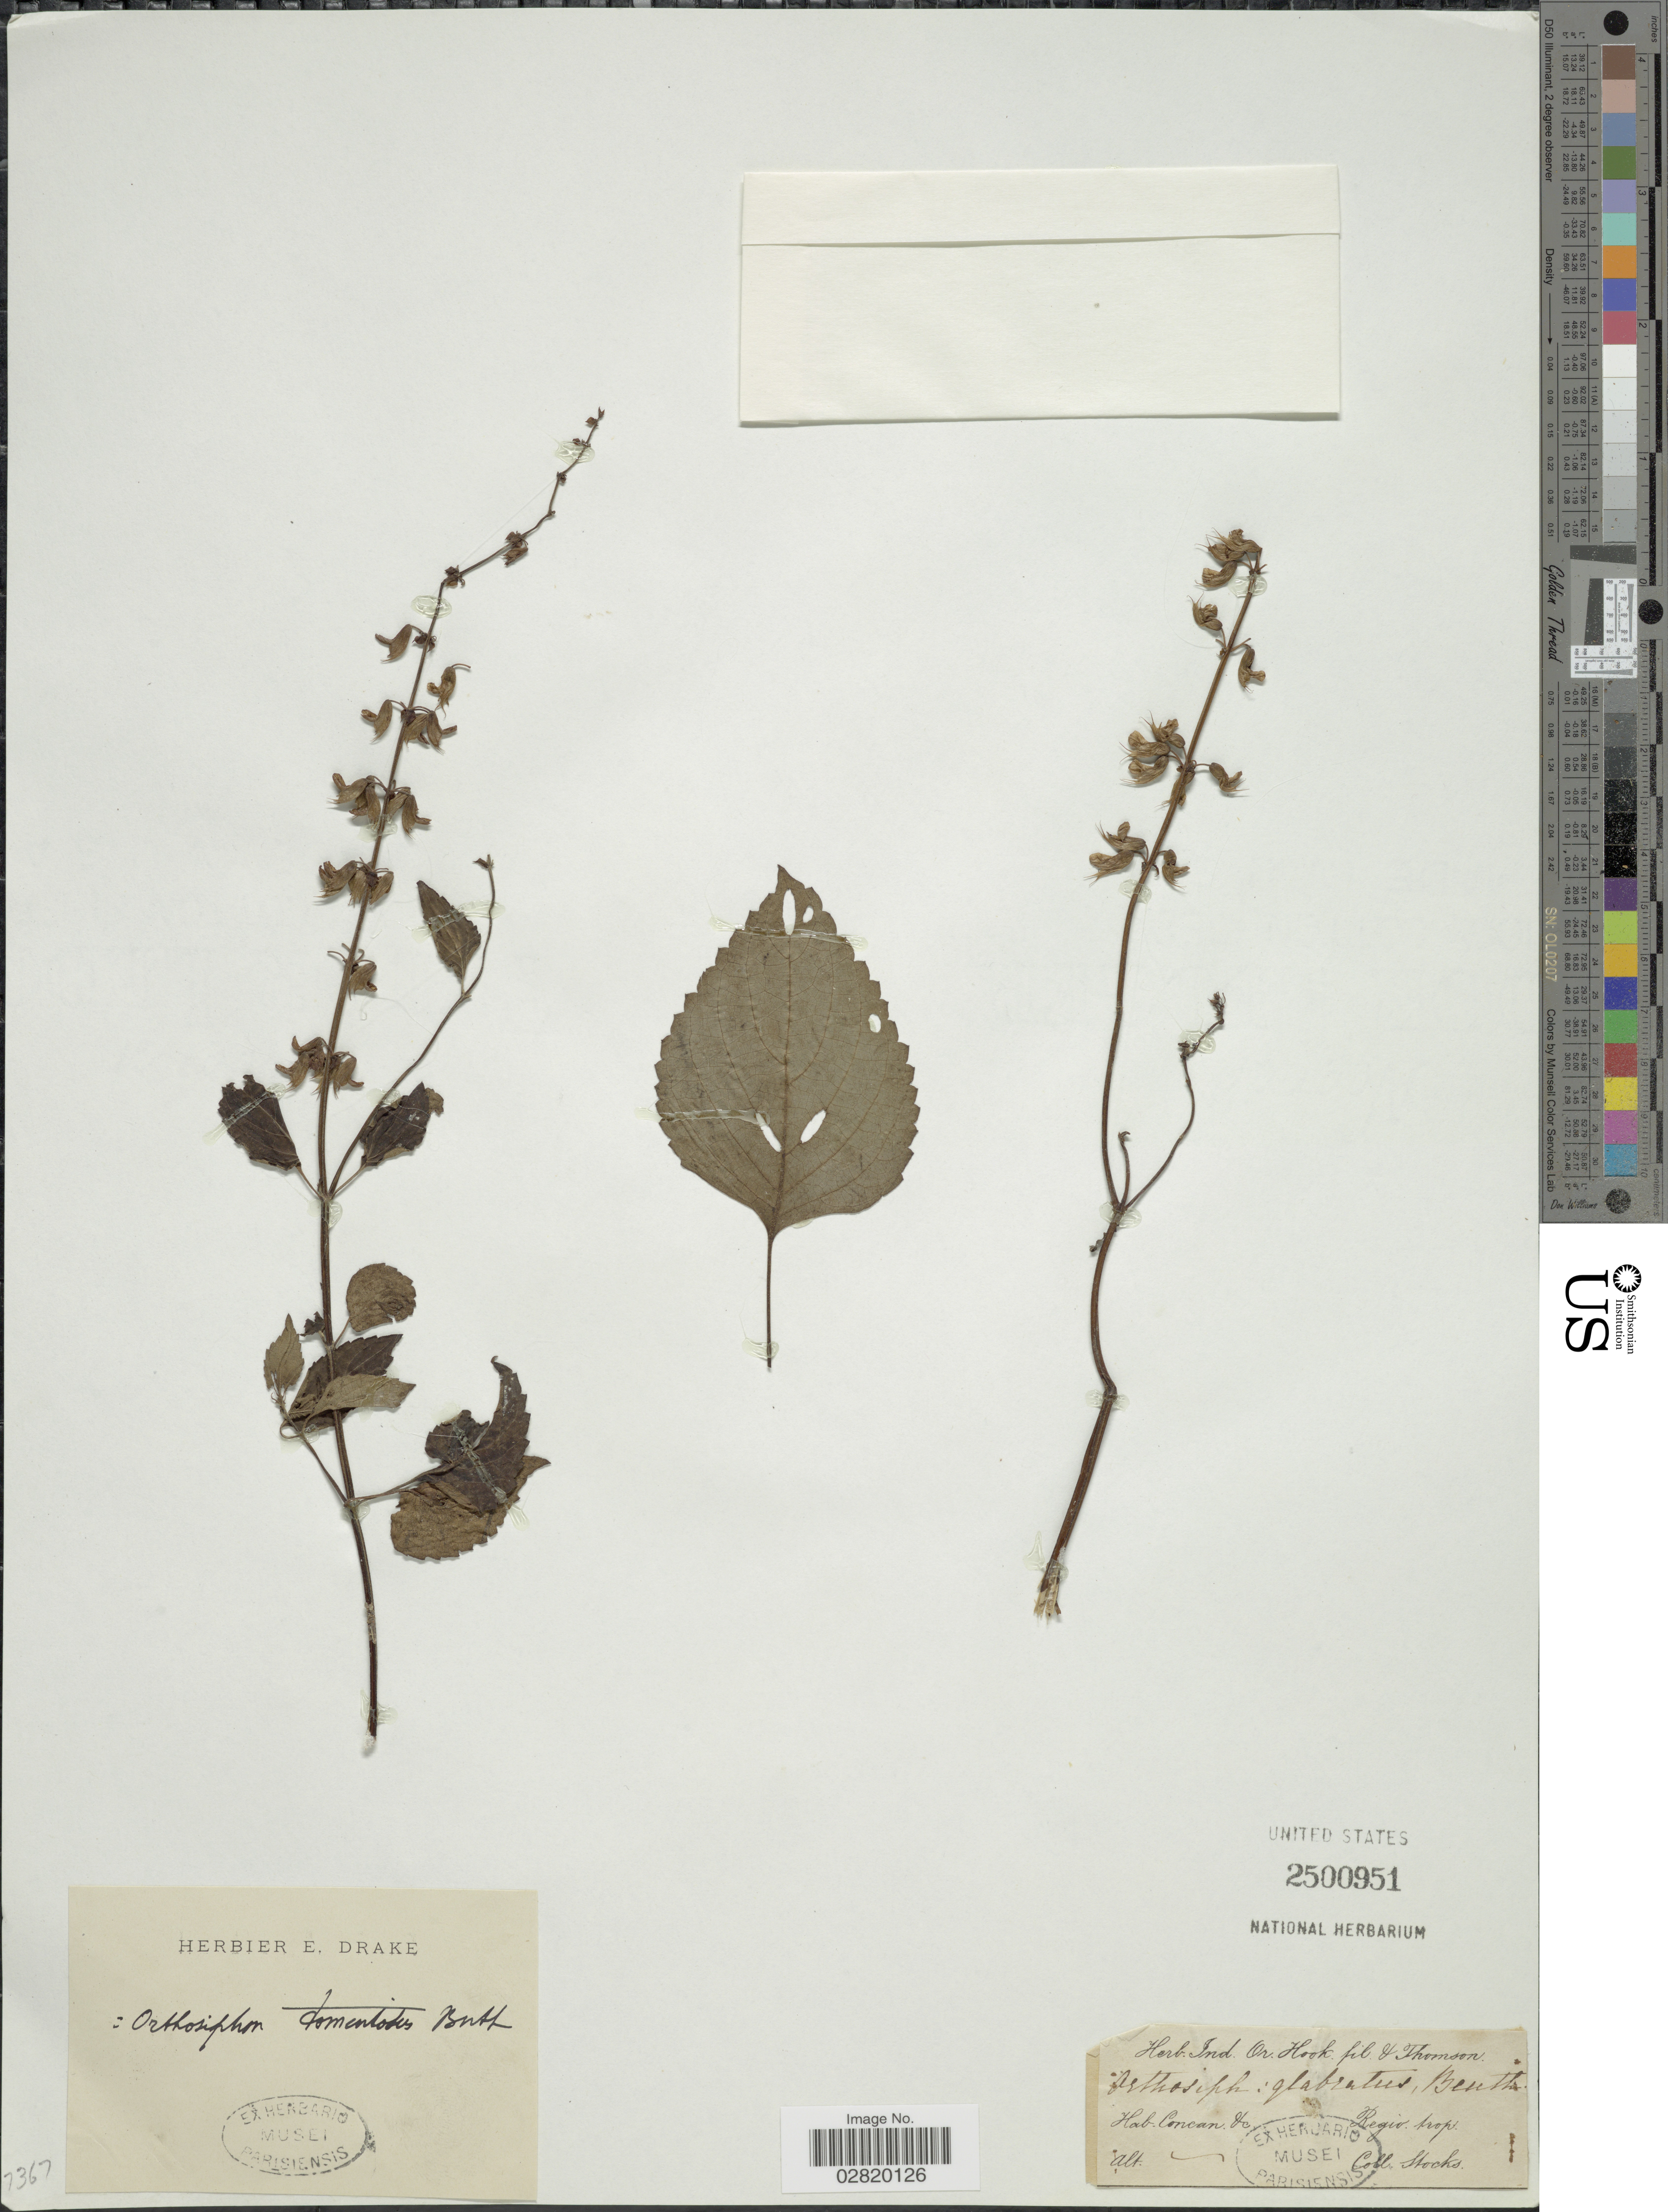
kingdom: Plantae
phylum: Tracheophyta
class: Magnoliopsida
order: Lamiales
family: Lamiaceae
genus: Orthosiphon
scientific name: Orthosiphon tomentosus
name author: Benth.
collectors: -. Shocks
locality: Regio trop.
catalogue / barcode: US 2500951